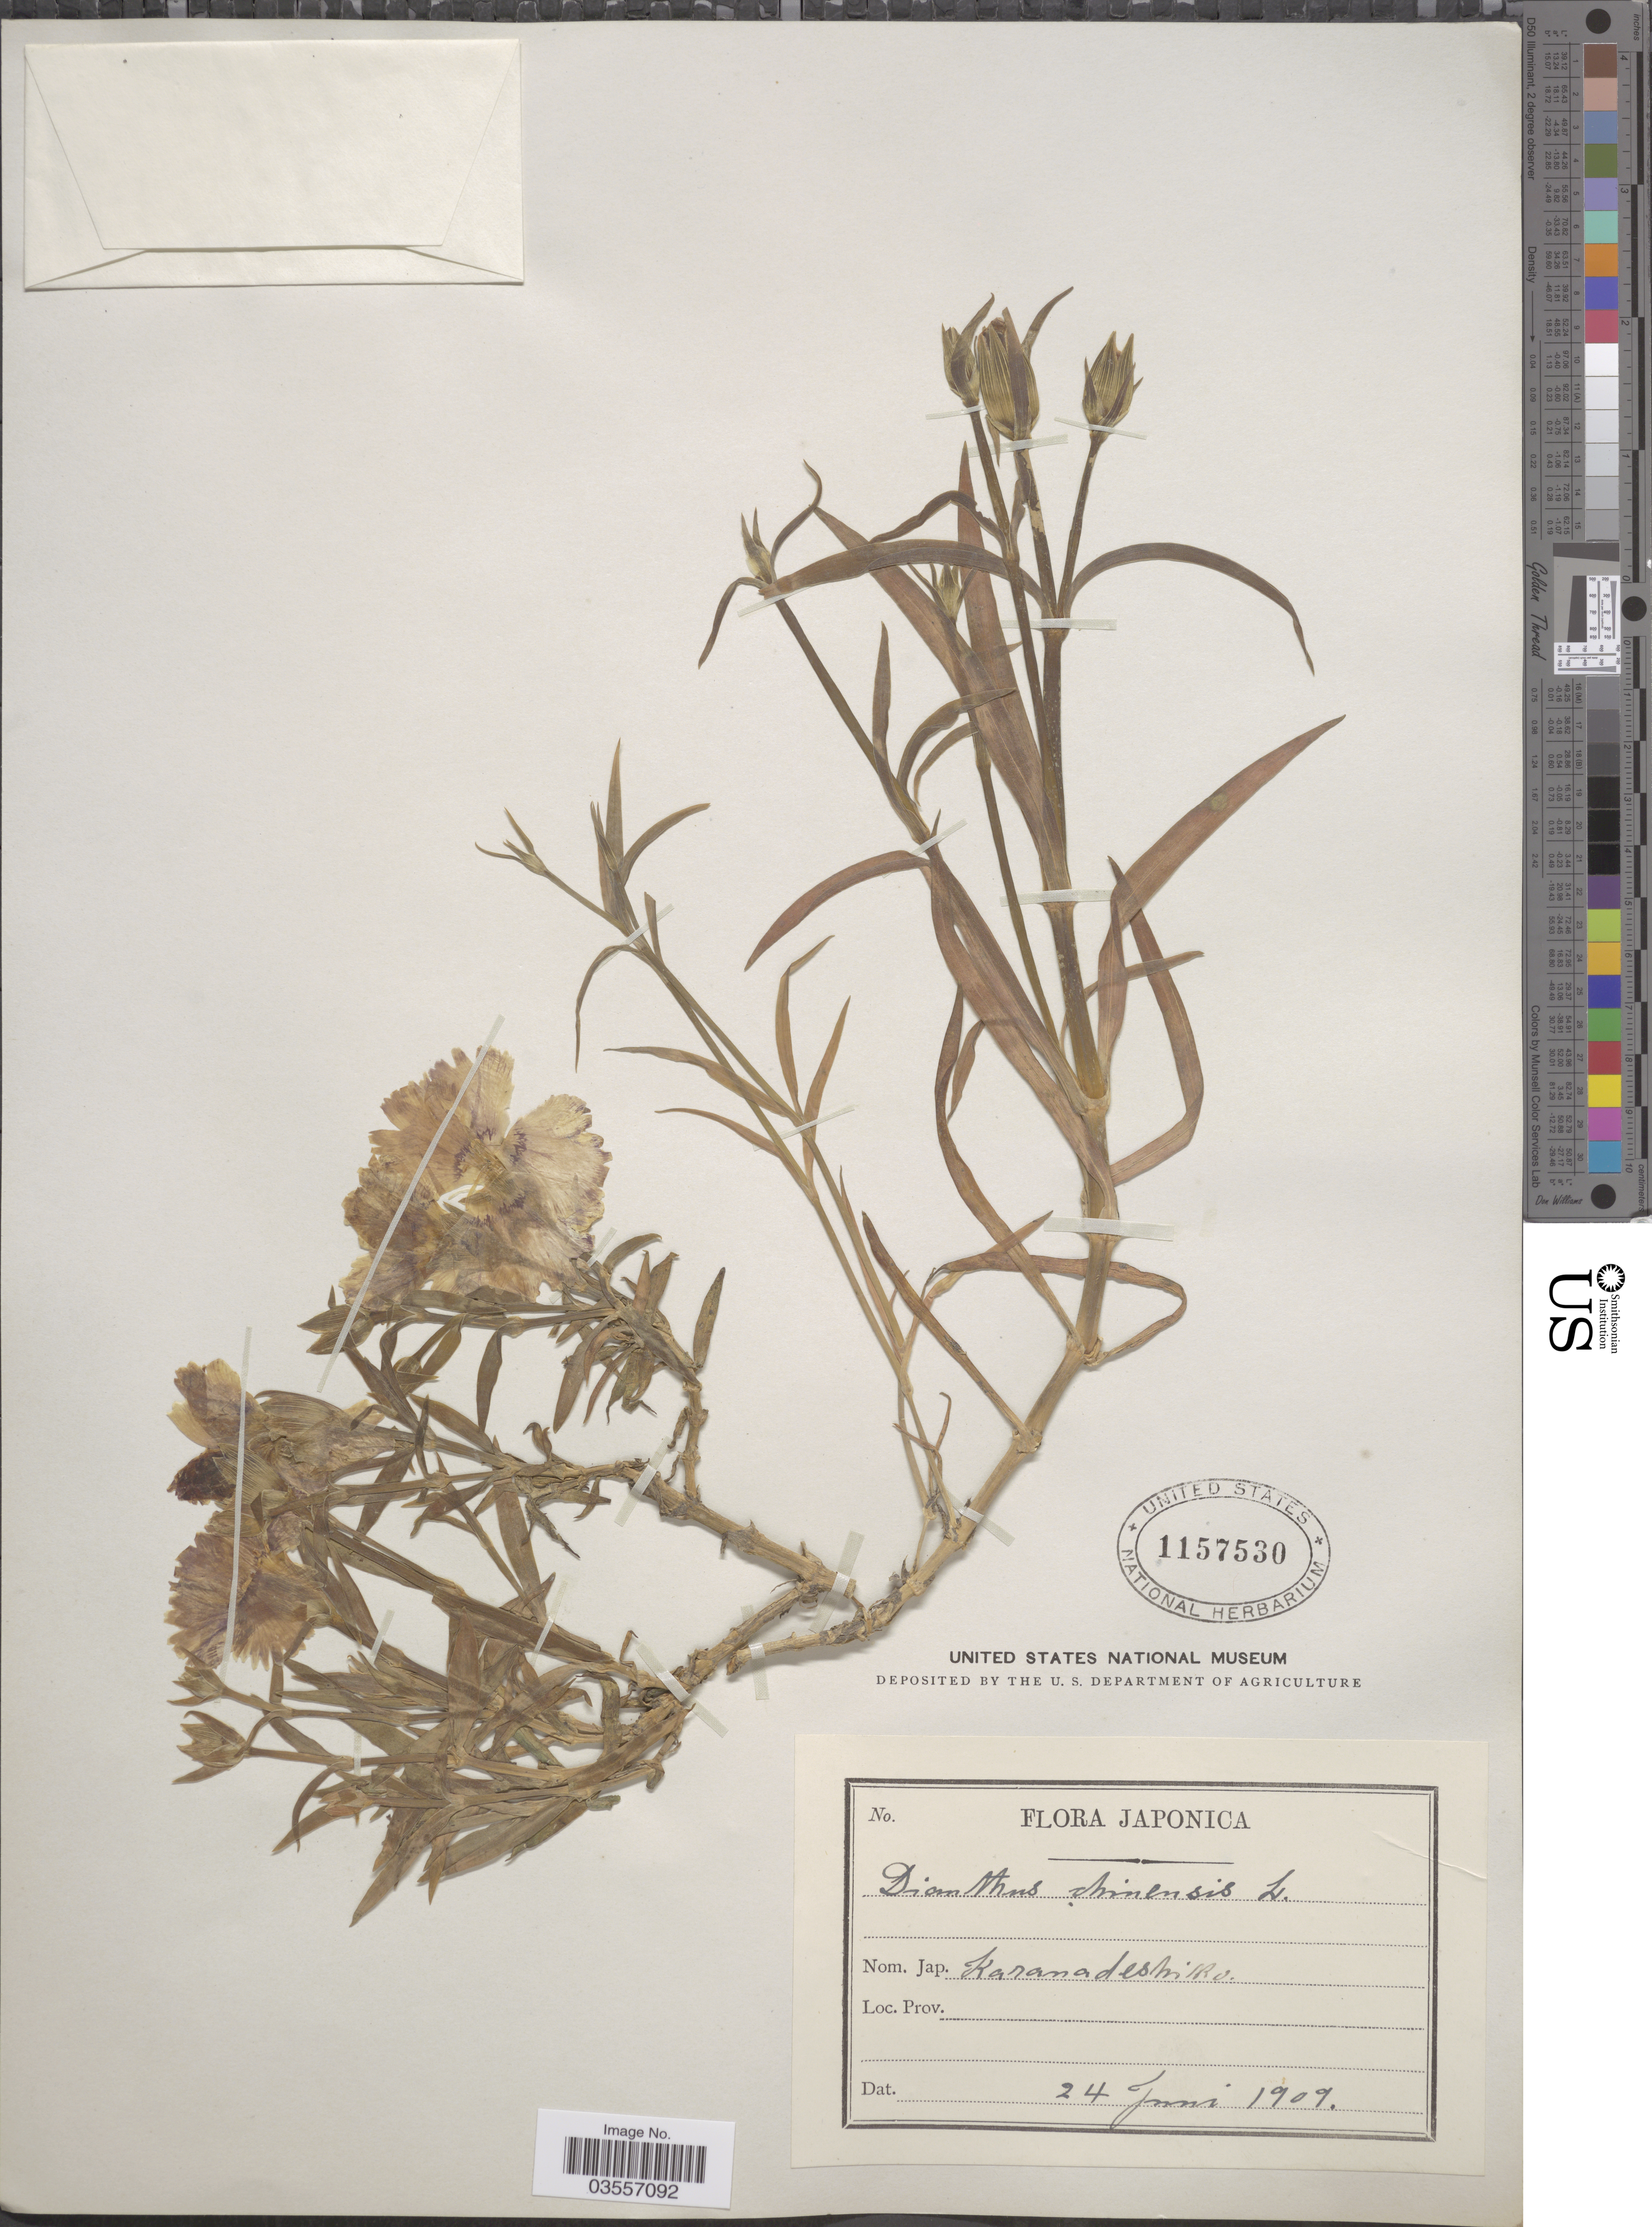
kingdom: Plantae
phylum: Tracheophyta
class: Magnoliopsida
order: Caryophyllales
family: Caryophyllaceae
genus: Dianthus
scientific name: Dianthus chinensis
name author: L.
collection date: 1909-06-24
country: Japan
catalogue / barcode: US 1157530